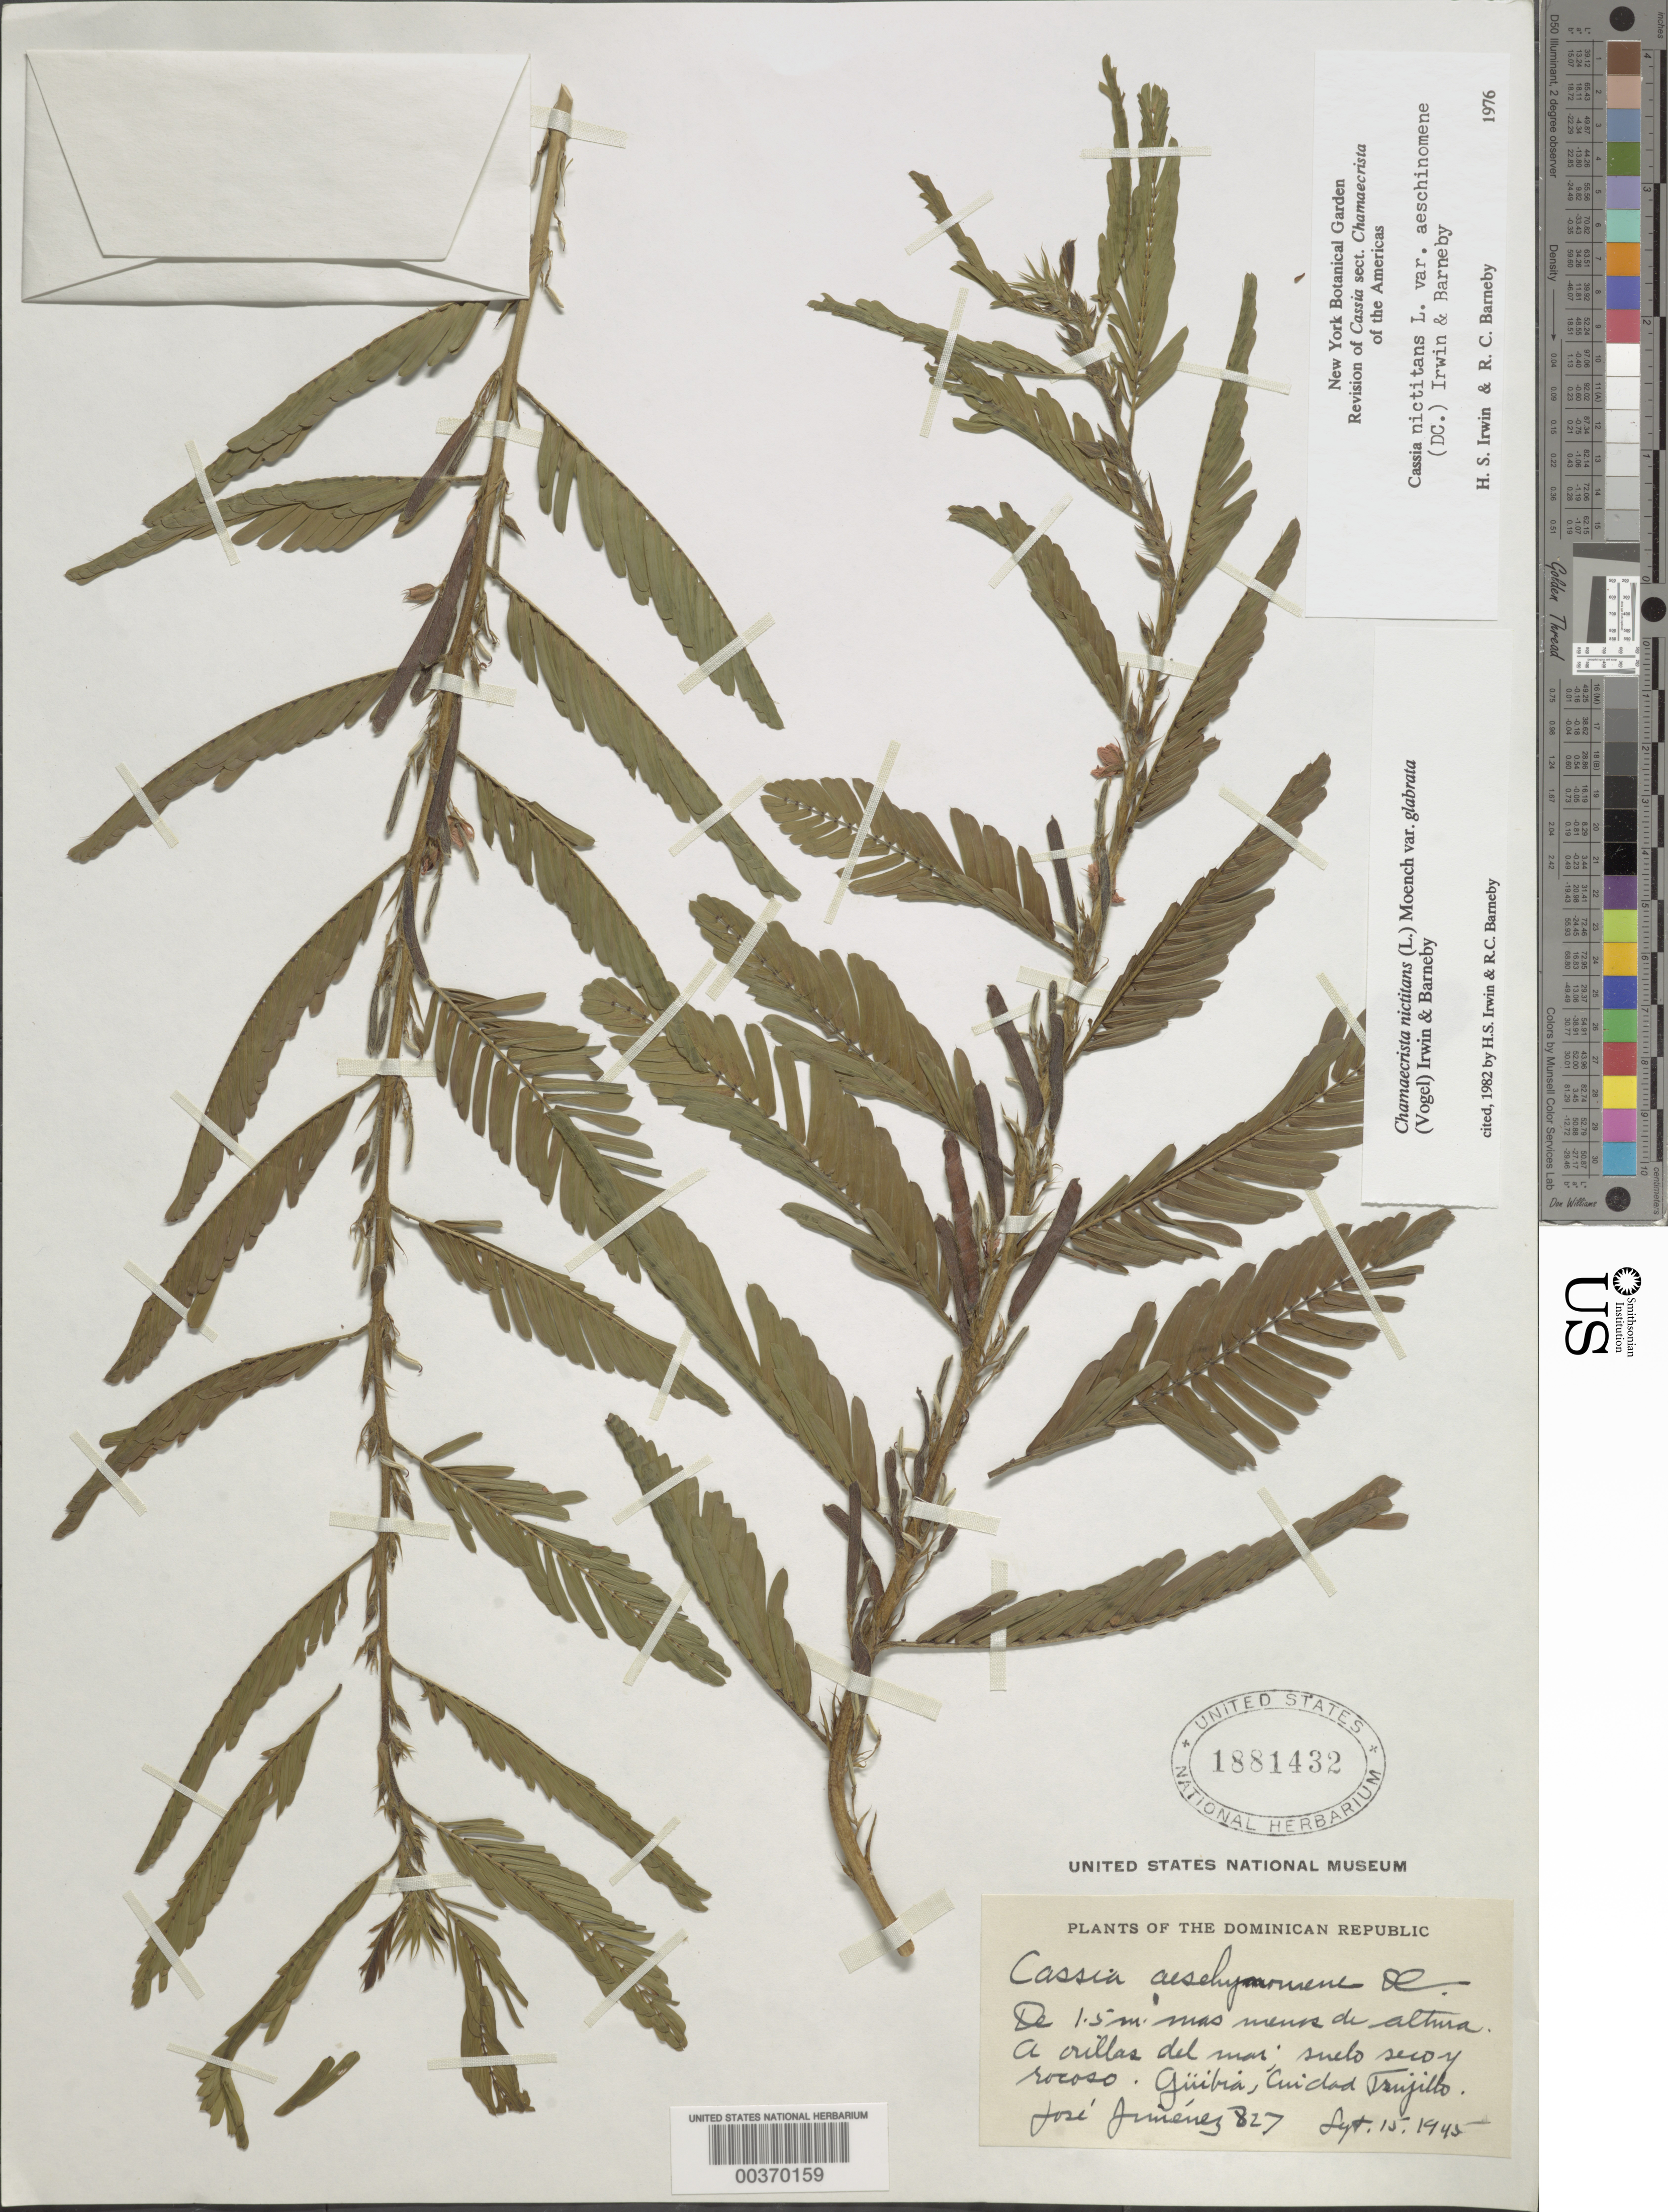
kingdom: Plantae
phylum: Tracheophyta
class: Magnoliopsida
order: Fabales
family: Fabaceae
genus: Chamaecrista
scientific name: Chamaecrista nictitans var. glabrata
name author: (Vogel) H.S. Irwin & Barneby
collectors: J. J. Jiménez Almonte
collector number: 827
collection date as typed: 15 Sep 1945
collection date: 1945-09-15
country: Dominican Republic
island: Hispaniola Island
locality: Guibia, cidad trujillo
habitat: A orillas de mar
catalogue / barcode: US 1881432